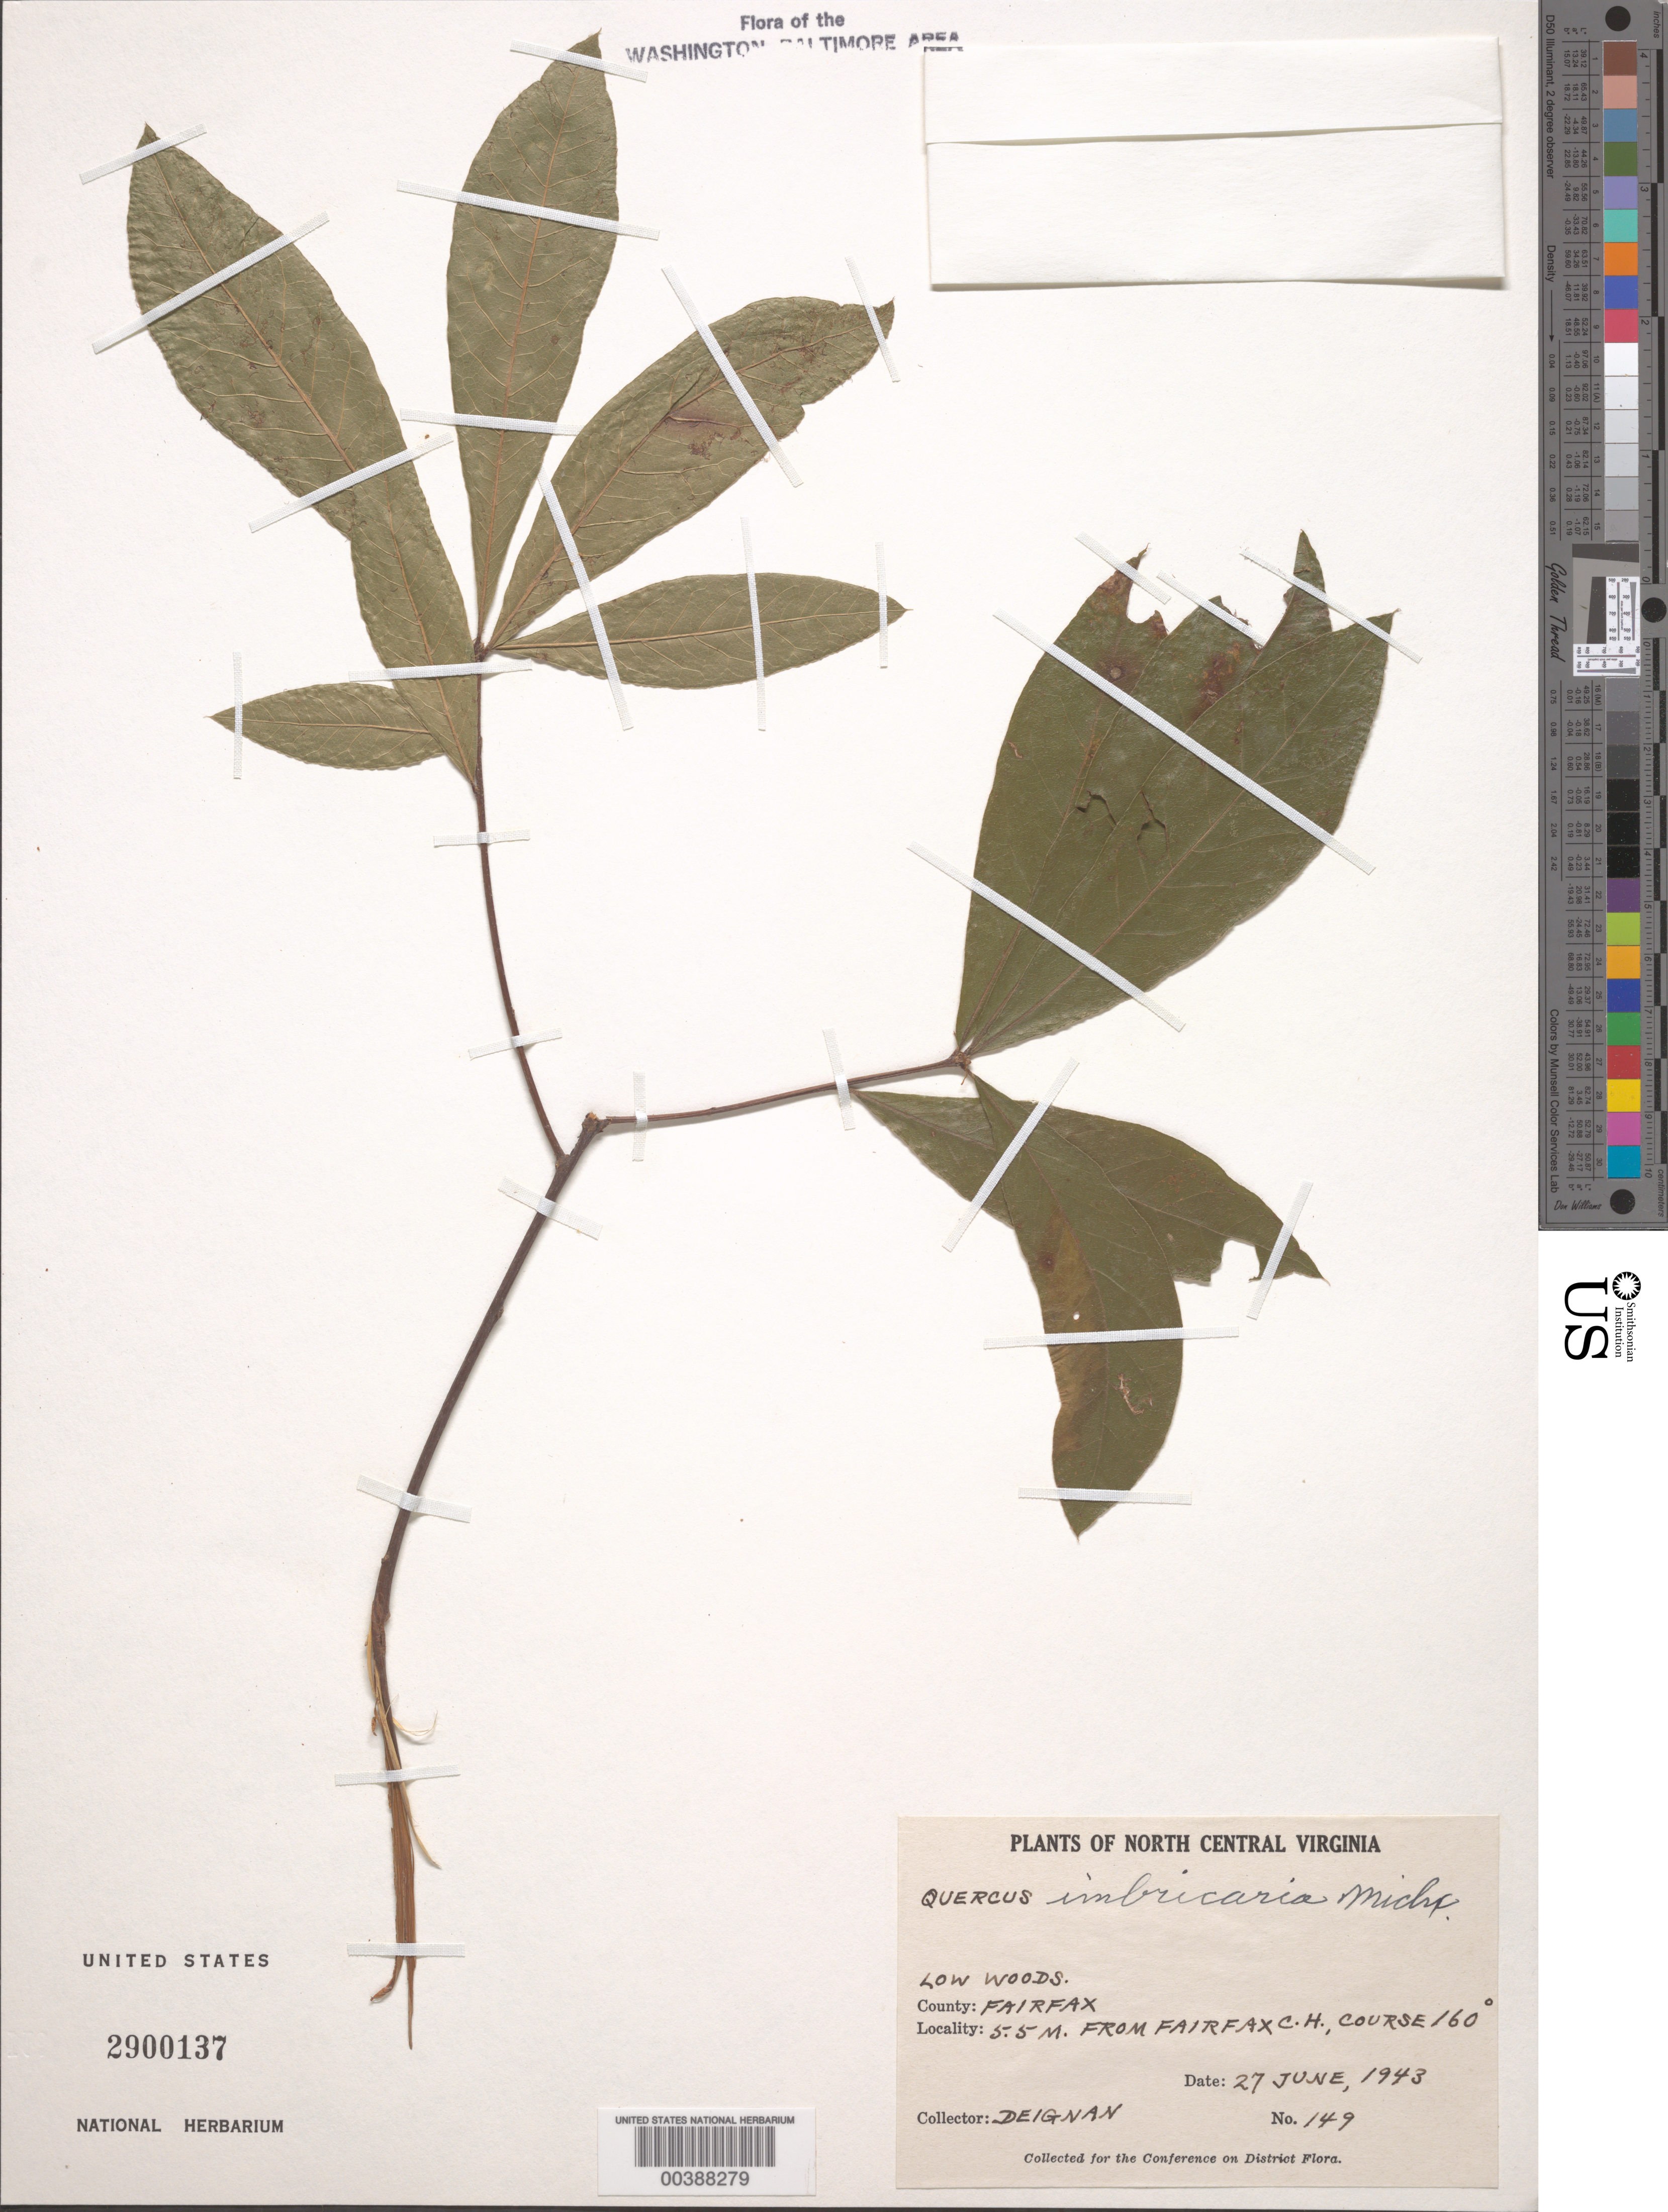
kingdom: Plantae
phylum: Tracheophyta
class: Magnoliopsida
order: Fagales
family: Fagaceae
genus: Quercus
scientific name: Quercus imbricaria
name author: Michx.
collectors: H. Deignan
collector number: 149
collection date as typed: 27 Jun 1943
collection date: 1943-06-27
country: United States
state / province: Virginia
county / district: Fairfax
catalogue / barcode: US 2900137